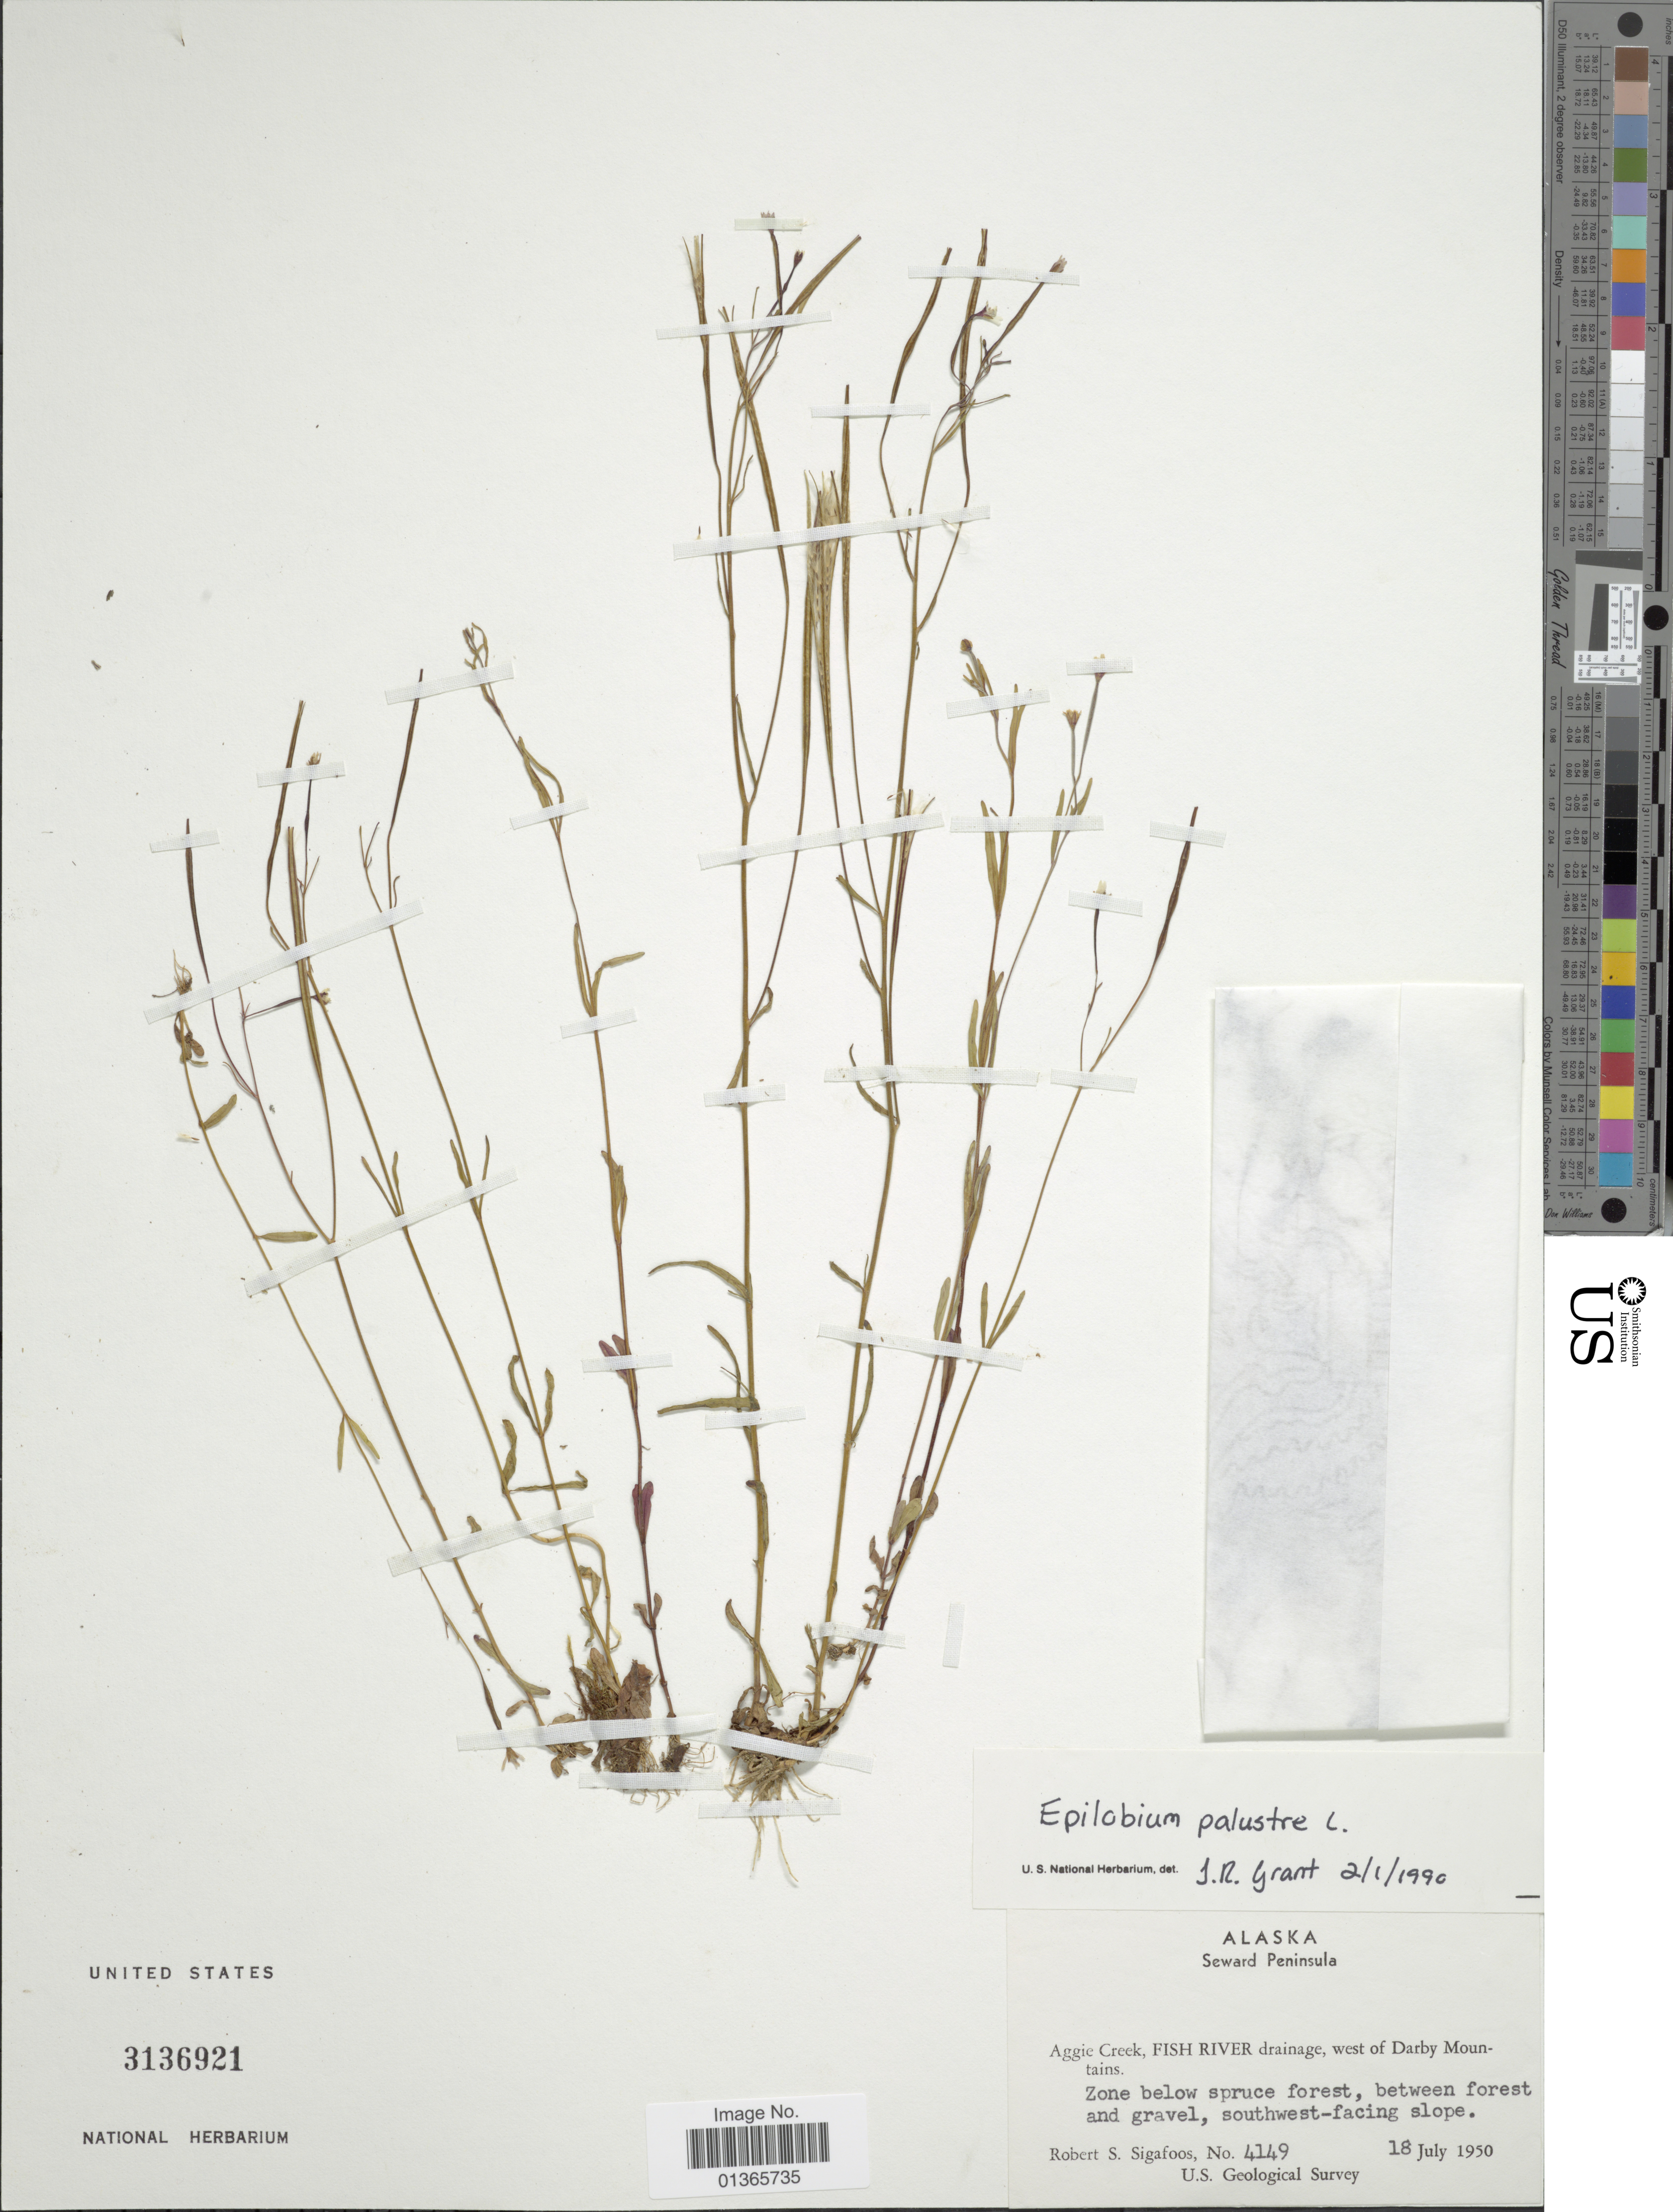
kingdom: Plantae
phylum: Tracheophyta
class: Magnoliopsida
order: Myrtales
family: Onagraceae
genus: Epilobium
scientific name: Epilobium palustre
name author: L.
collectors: R. Sigafoos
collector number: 4149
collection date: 1950-07-18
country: United States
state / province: Alaska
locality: Seward Peninsulaa. Aggie Creek, Fish River drainage, west of Darby Mountains.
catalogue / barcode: US 3136921